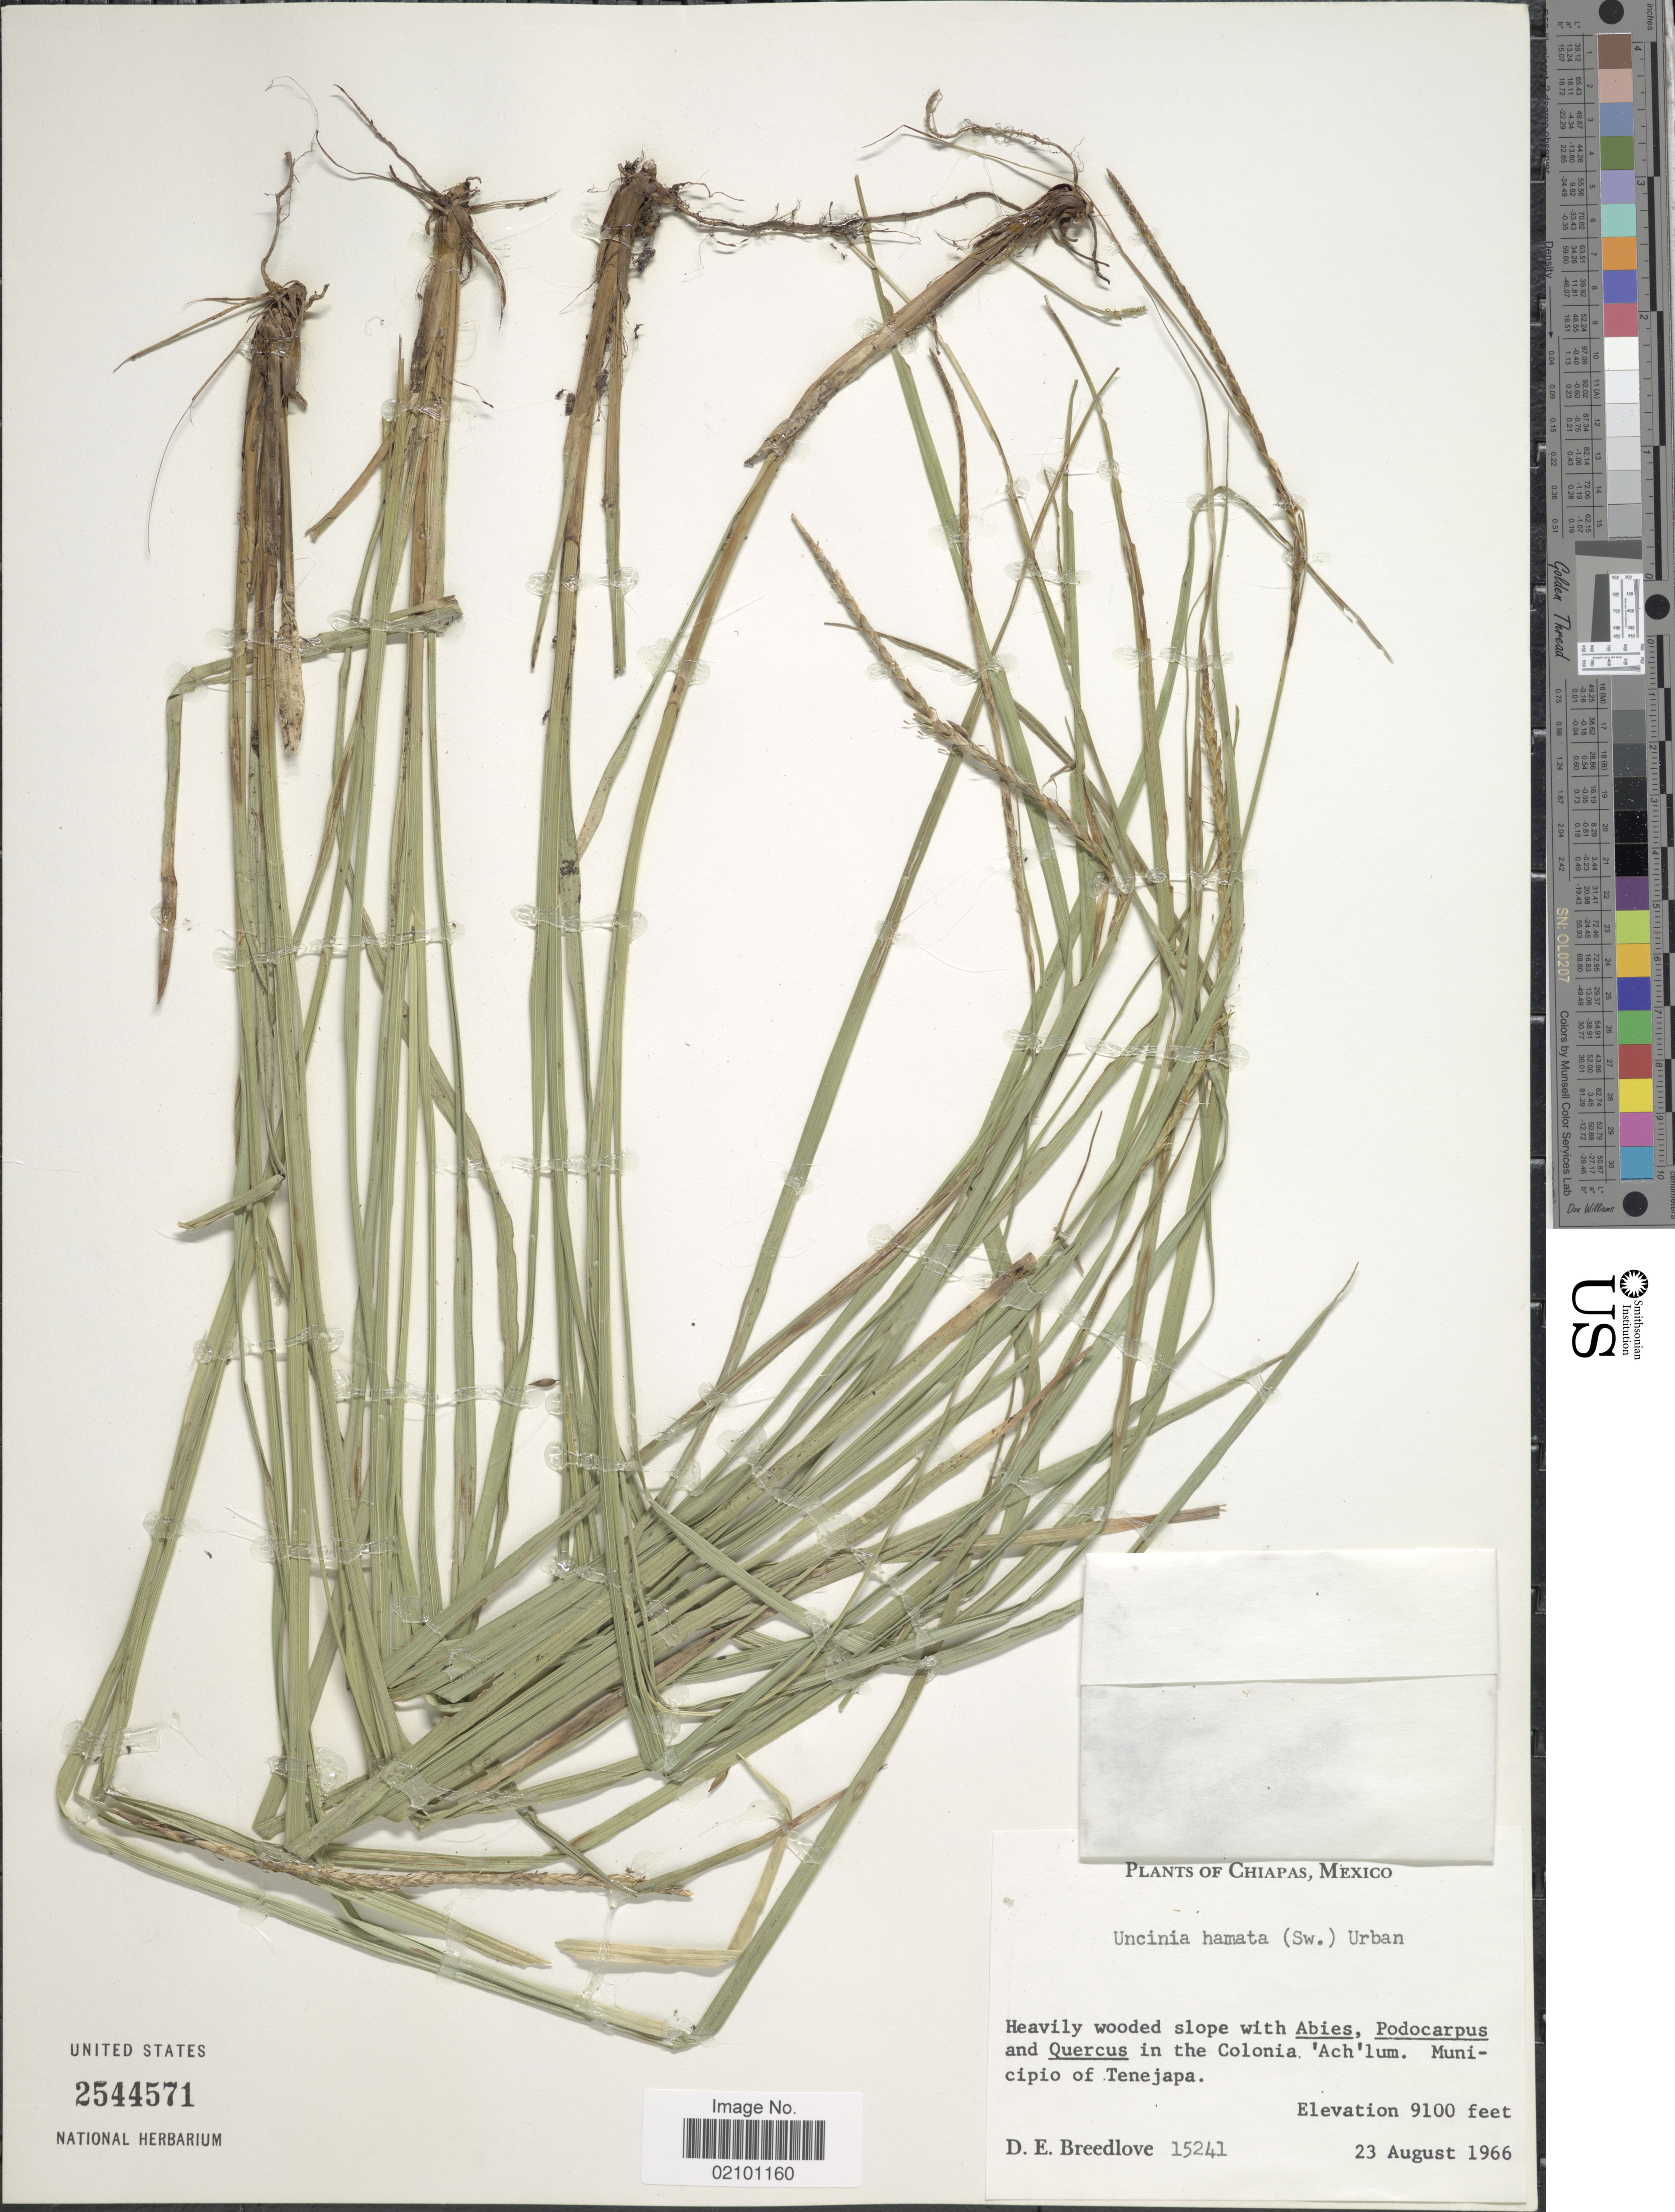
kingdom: Plantae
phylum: Tracheophyta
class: Liliopsida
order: Poales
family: Cyperaceae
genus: Carex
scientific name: Carex hamata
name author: Sw.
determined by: Strong, M. T., (US), Smithsonian Institution - National Museum of Natural History (UNITED STATES)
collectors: D. E. Breedlove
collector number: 15241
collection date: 1966-08-23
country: Mexico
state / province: Chiapas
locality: Colonia Ach'lum, Municipio of Tenejapa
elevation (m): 2774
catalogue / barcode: US 2544571